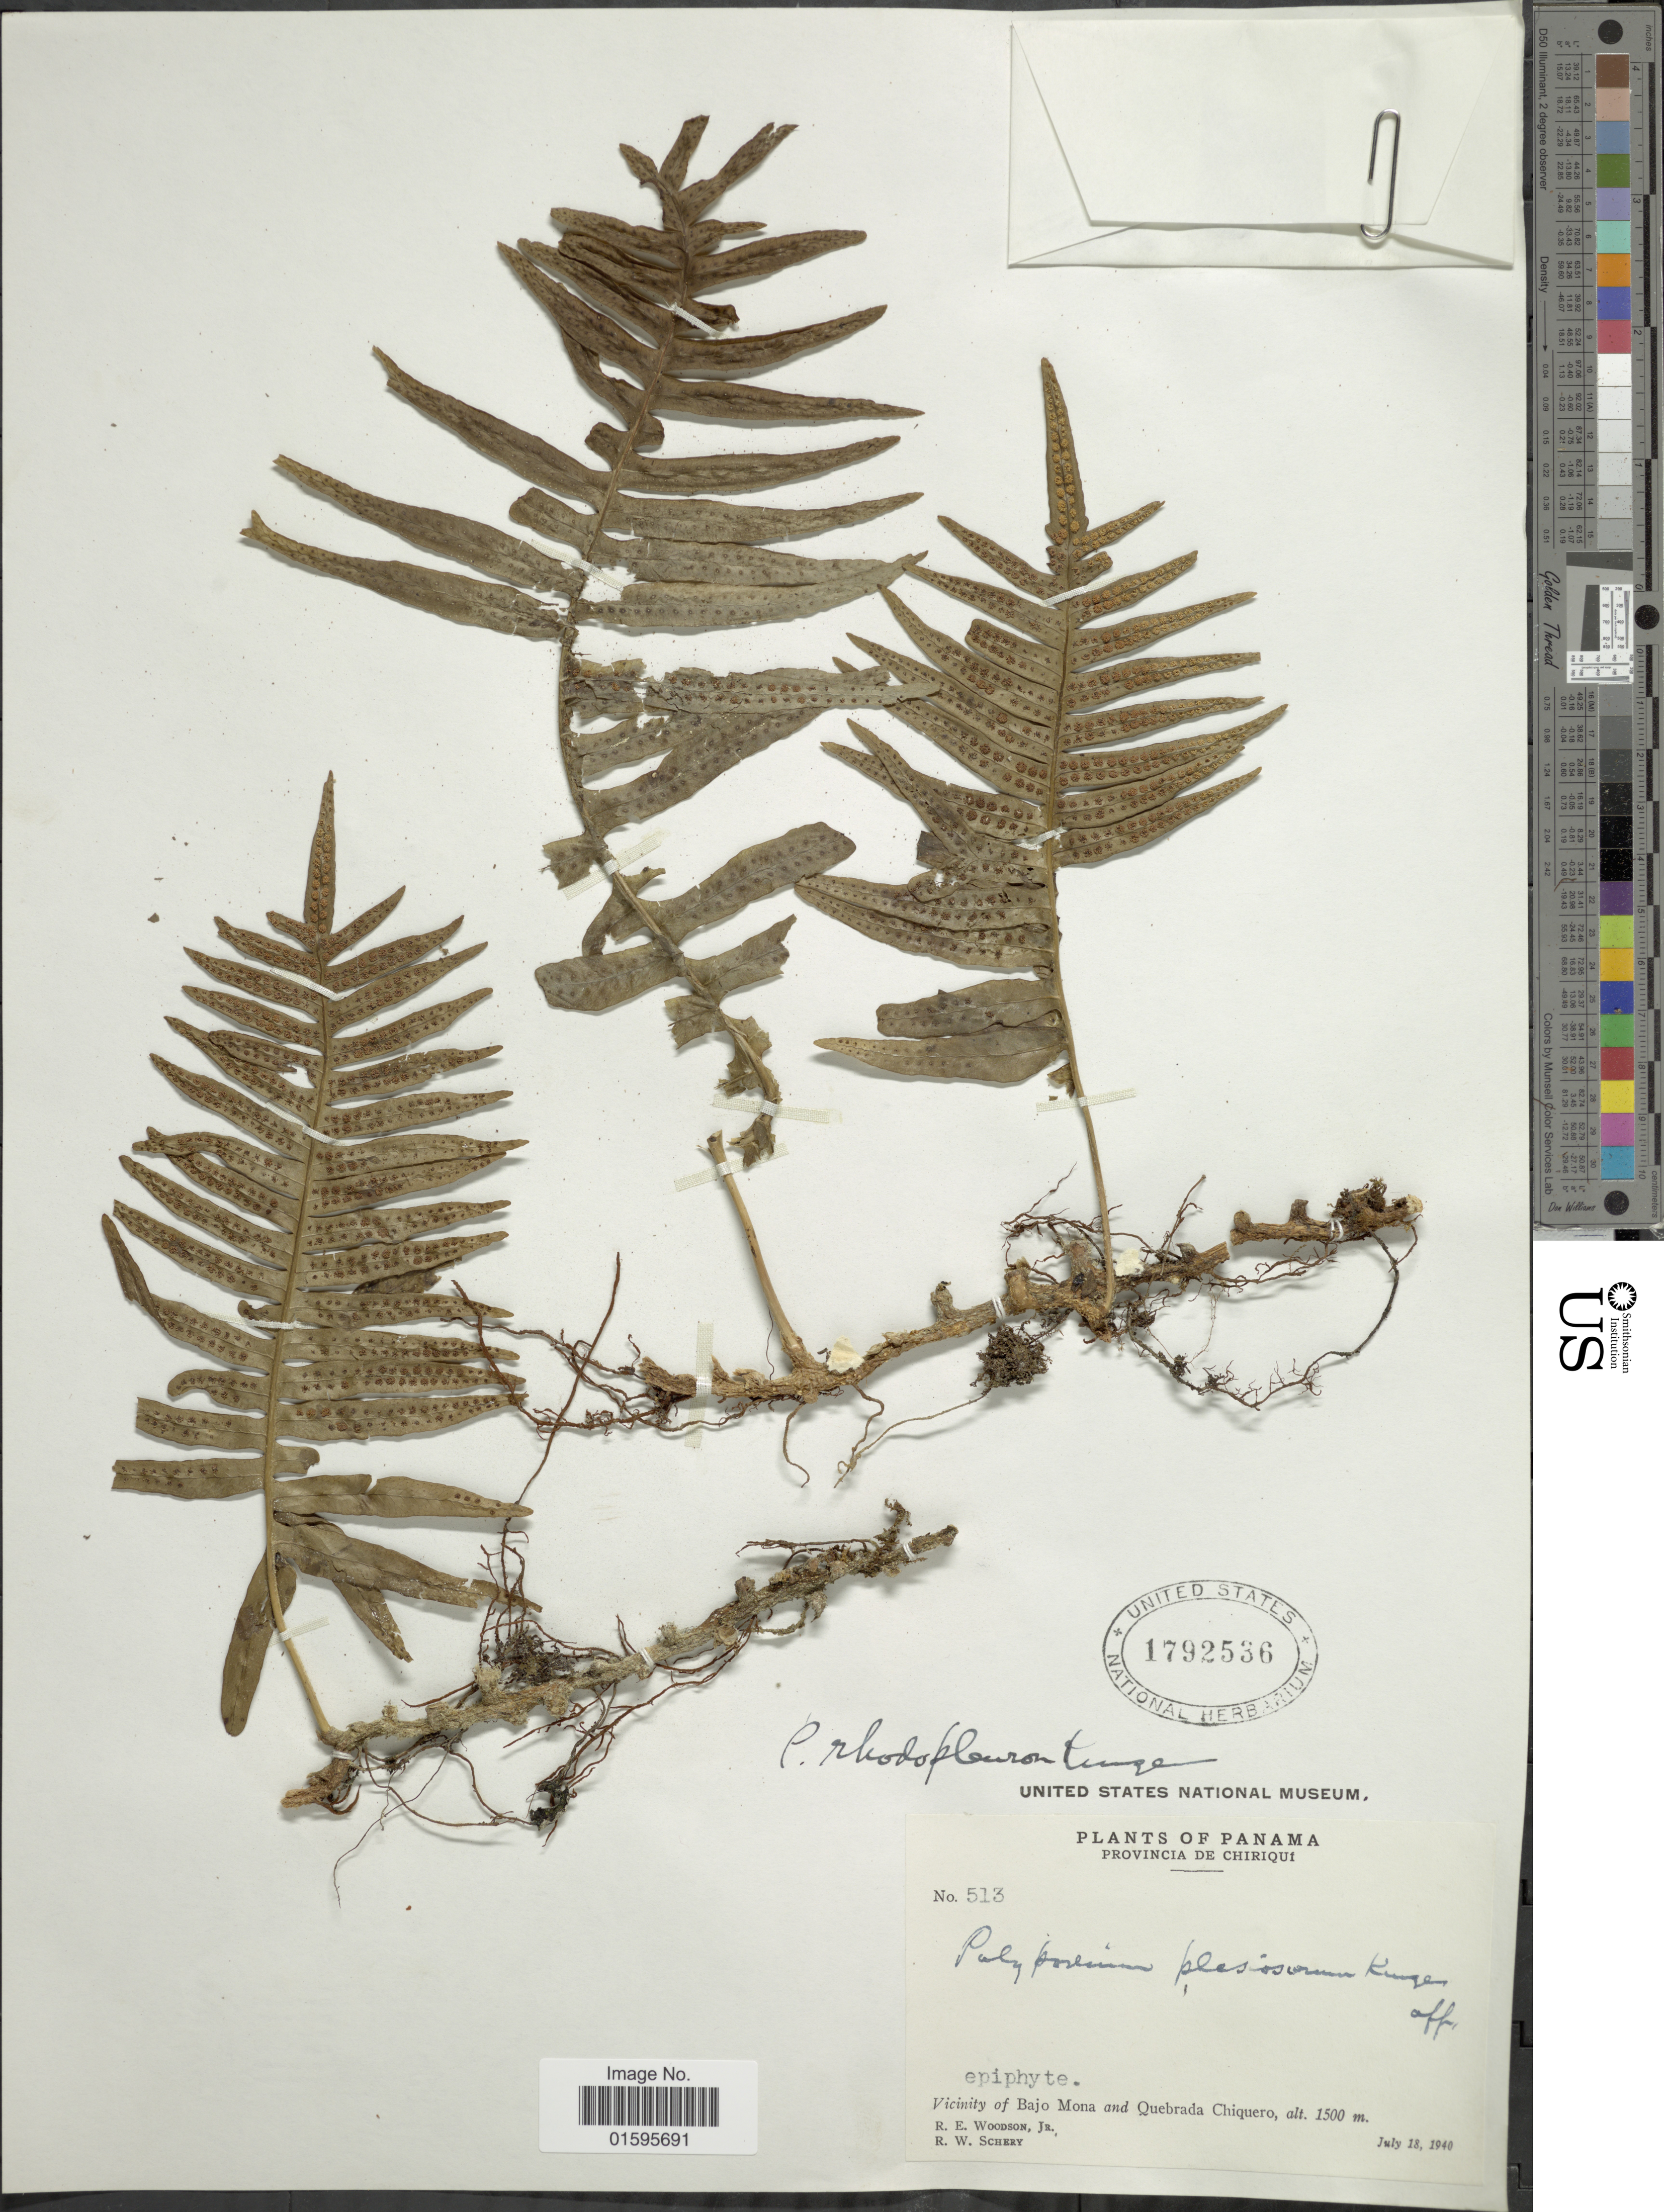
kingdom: Plantae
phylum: Tracheophyta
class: Polypodiopsida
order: Polypodiales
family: Polypodiaceae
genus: Polypodium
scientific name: Polypodium rhodopleuron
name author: Kunze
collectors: R. E. Woodson & R. W. Schery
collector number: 513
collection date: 1940-07-18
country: Panama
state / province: Chiriqui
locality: Provincia de Chiriqui, Vicinity of Bajo Mona and Quebrada Chiquero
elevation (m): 1500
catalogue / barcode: US 1792536